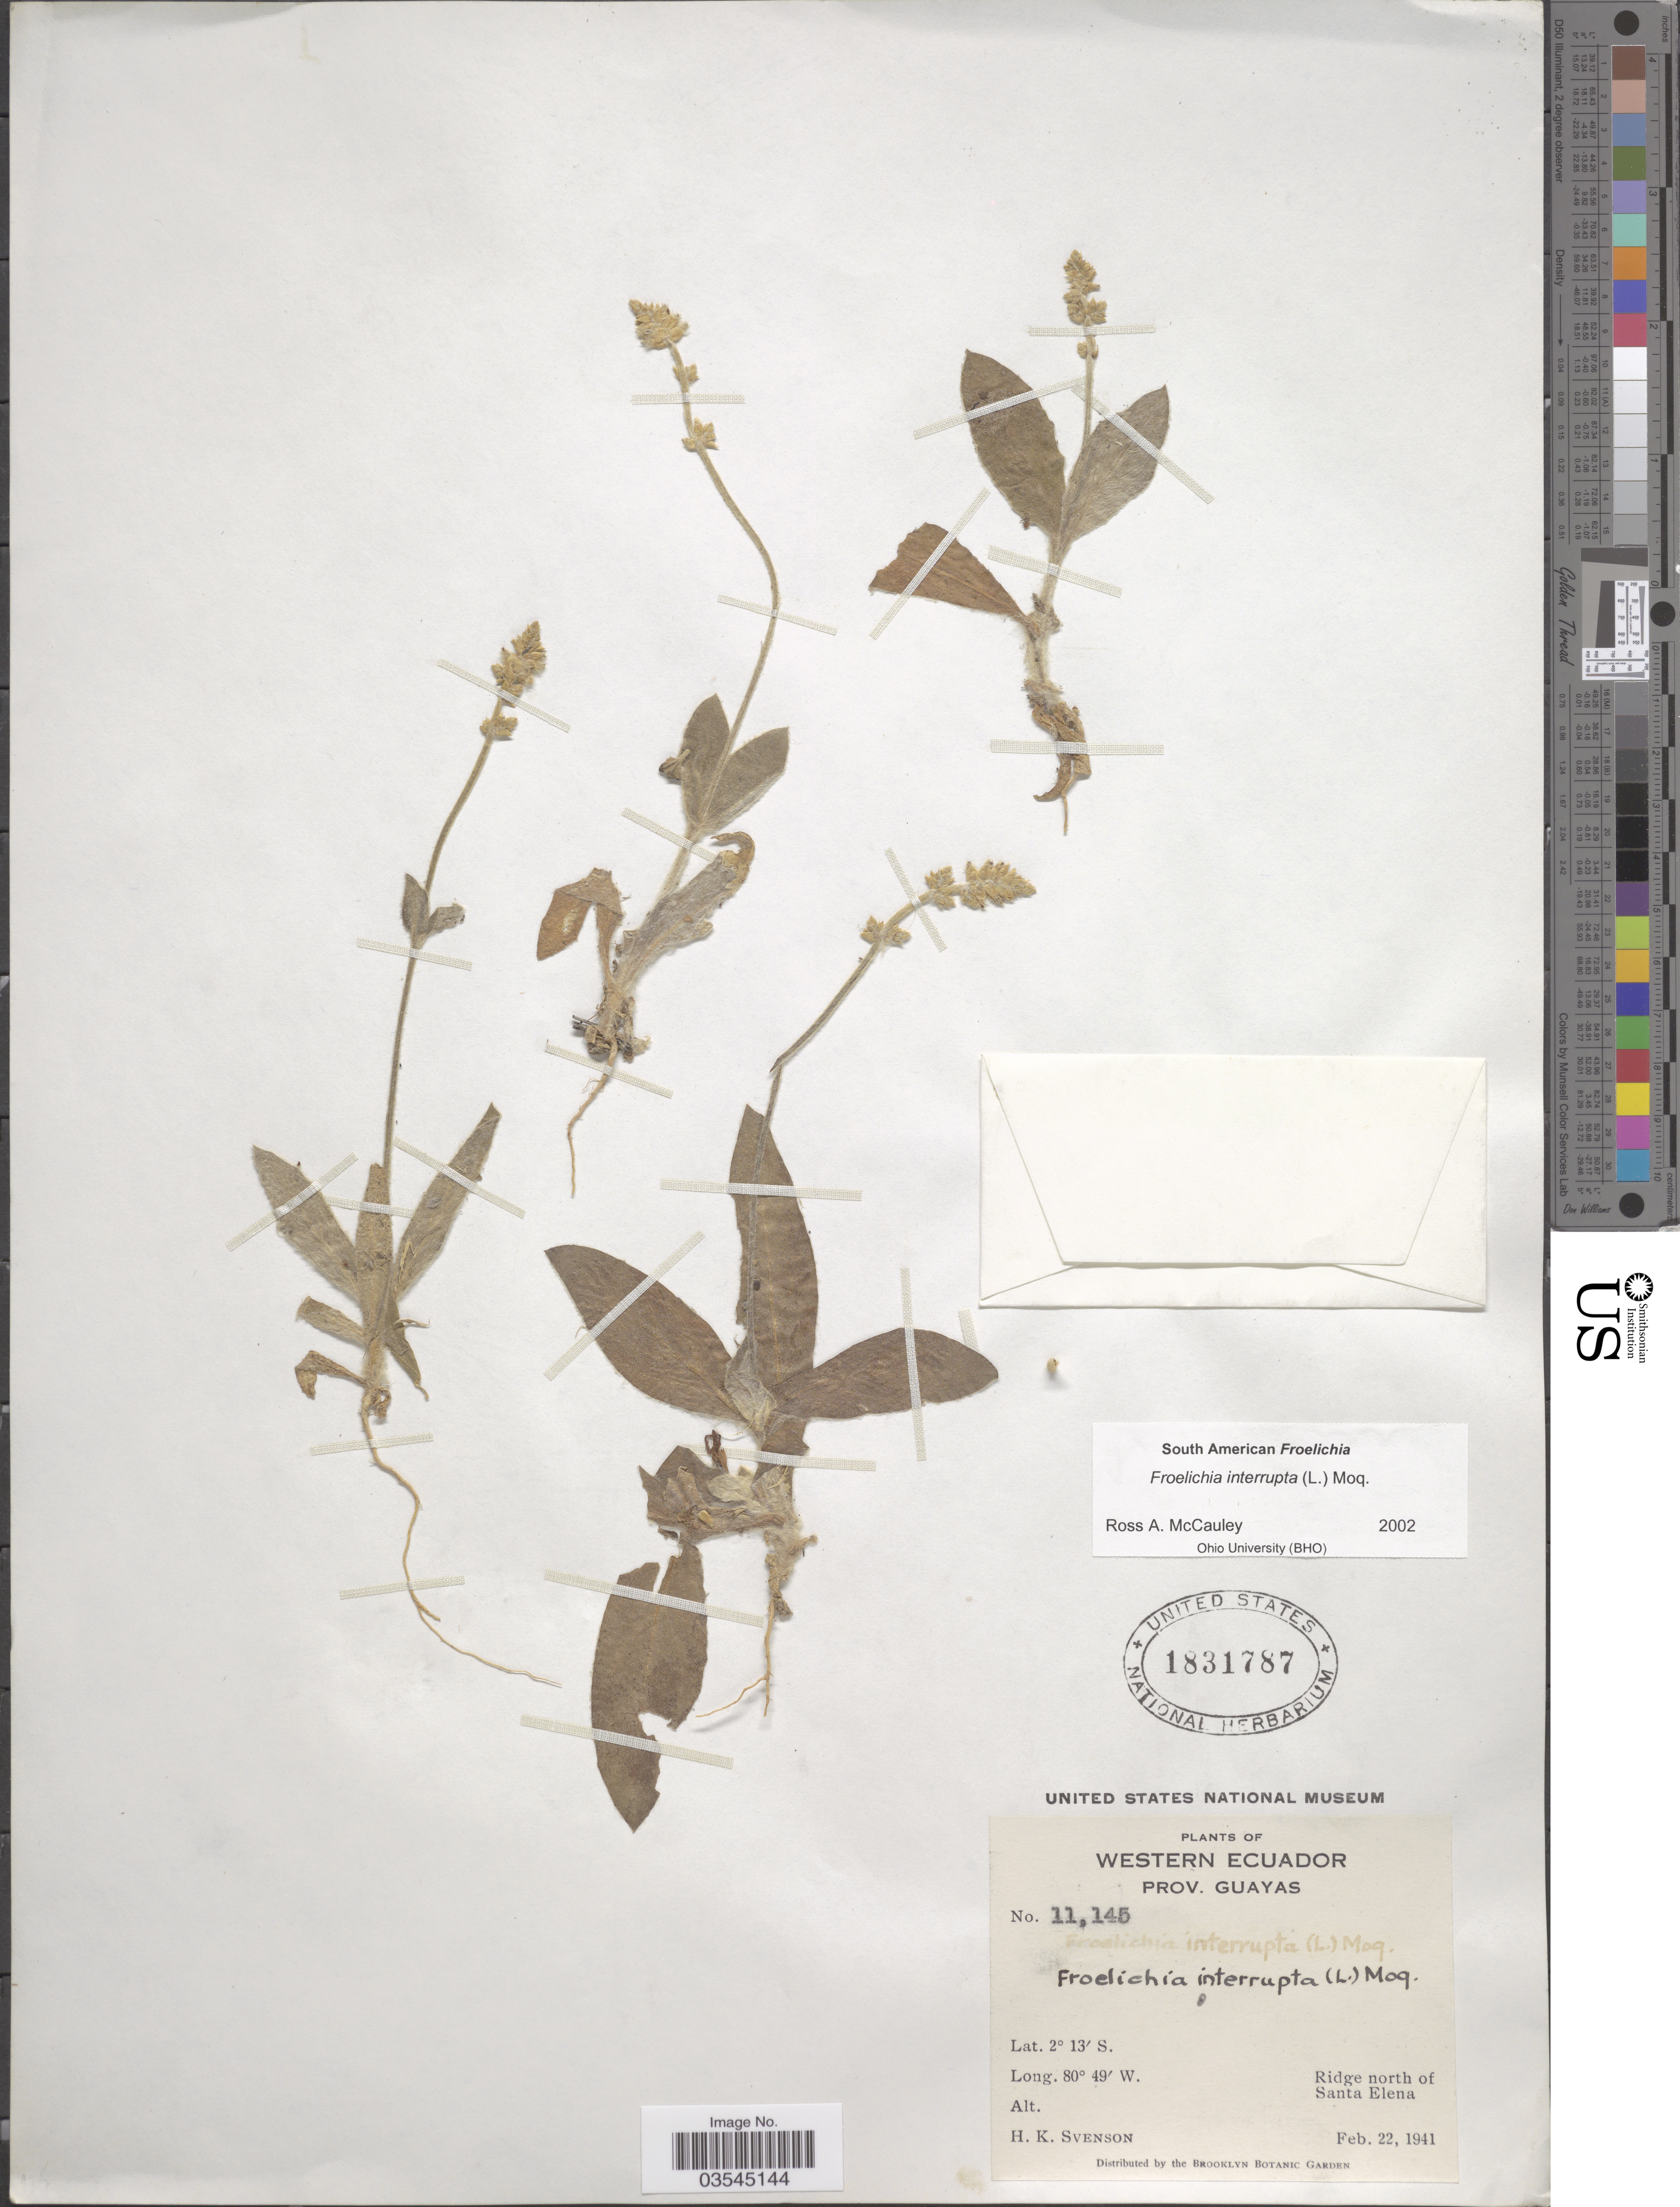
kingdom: Plantae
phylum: Tracheophyta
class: Magnoliopsida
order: Caryophyllales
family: Amaranthaceae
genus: Froelichia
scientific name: Froelichia interrupta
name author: (L.) Moq.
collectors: H. K. Svenson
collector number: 11145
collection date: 1941-02-22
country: Ecuador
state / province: Guayas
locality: Western Ecuador. Ridge north of Santa Elena.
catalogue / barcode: US 1831787